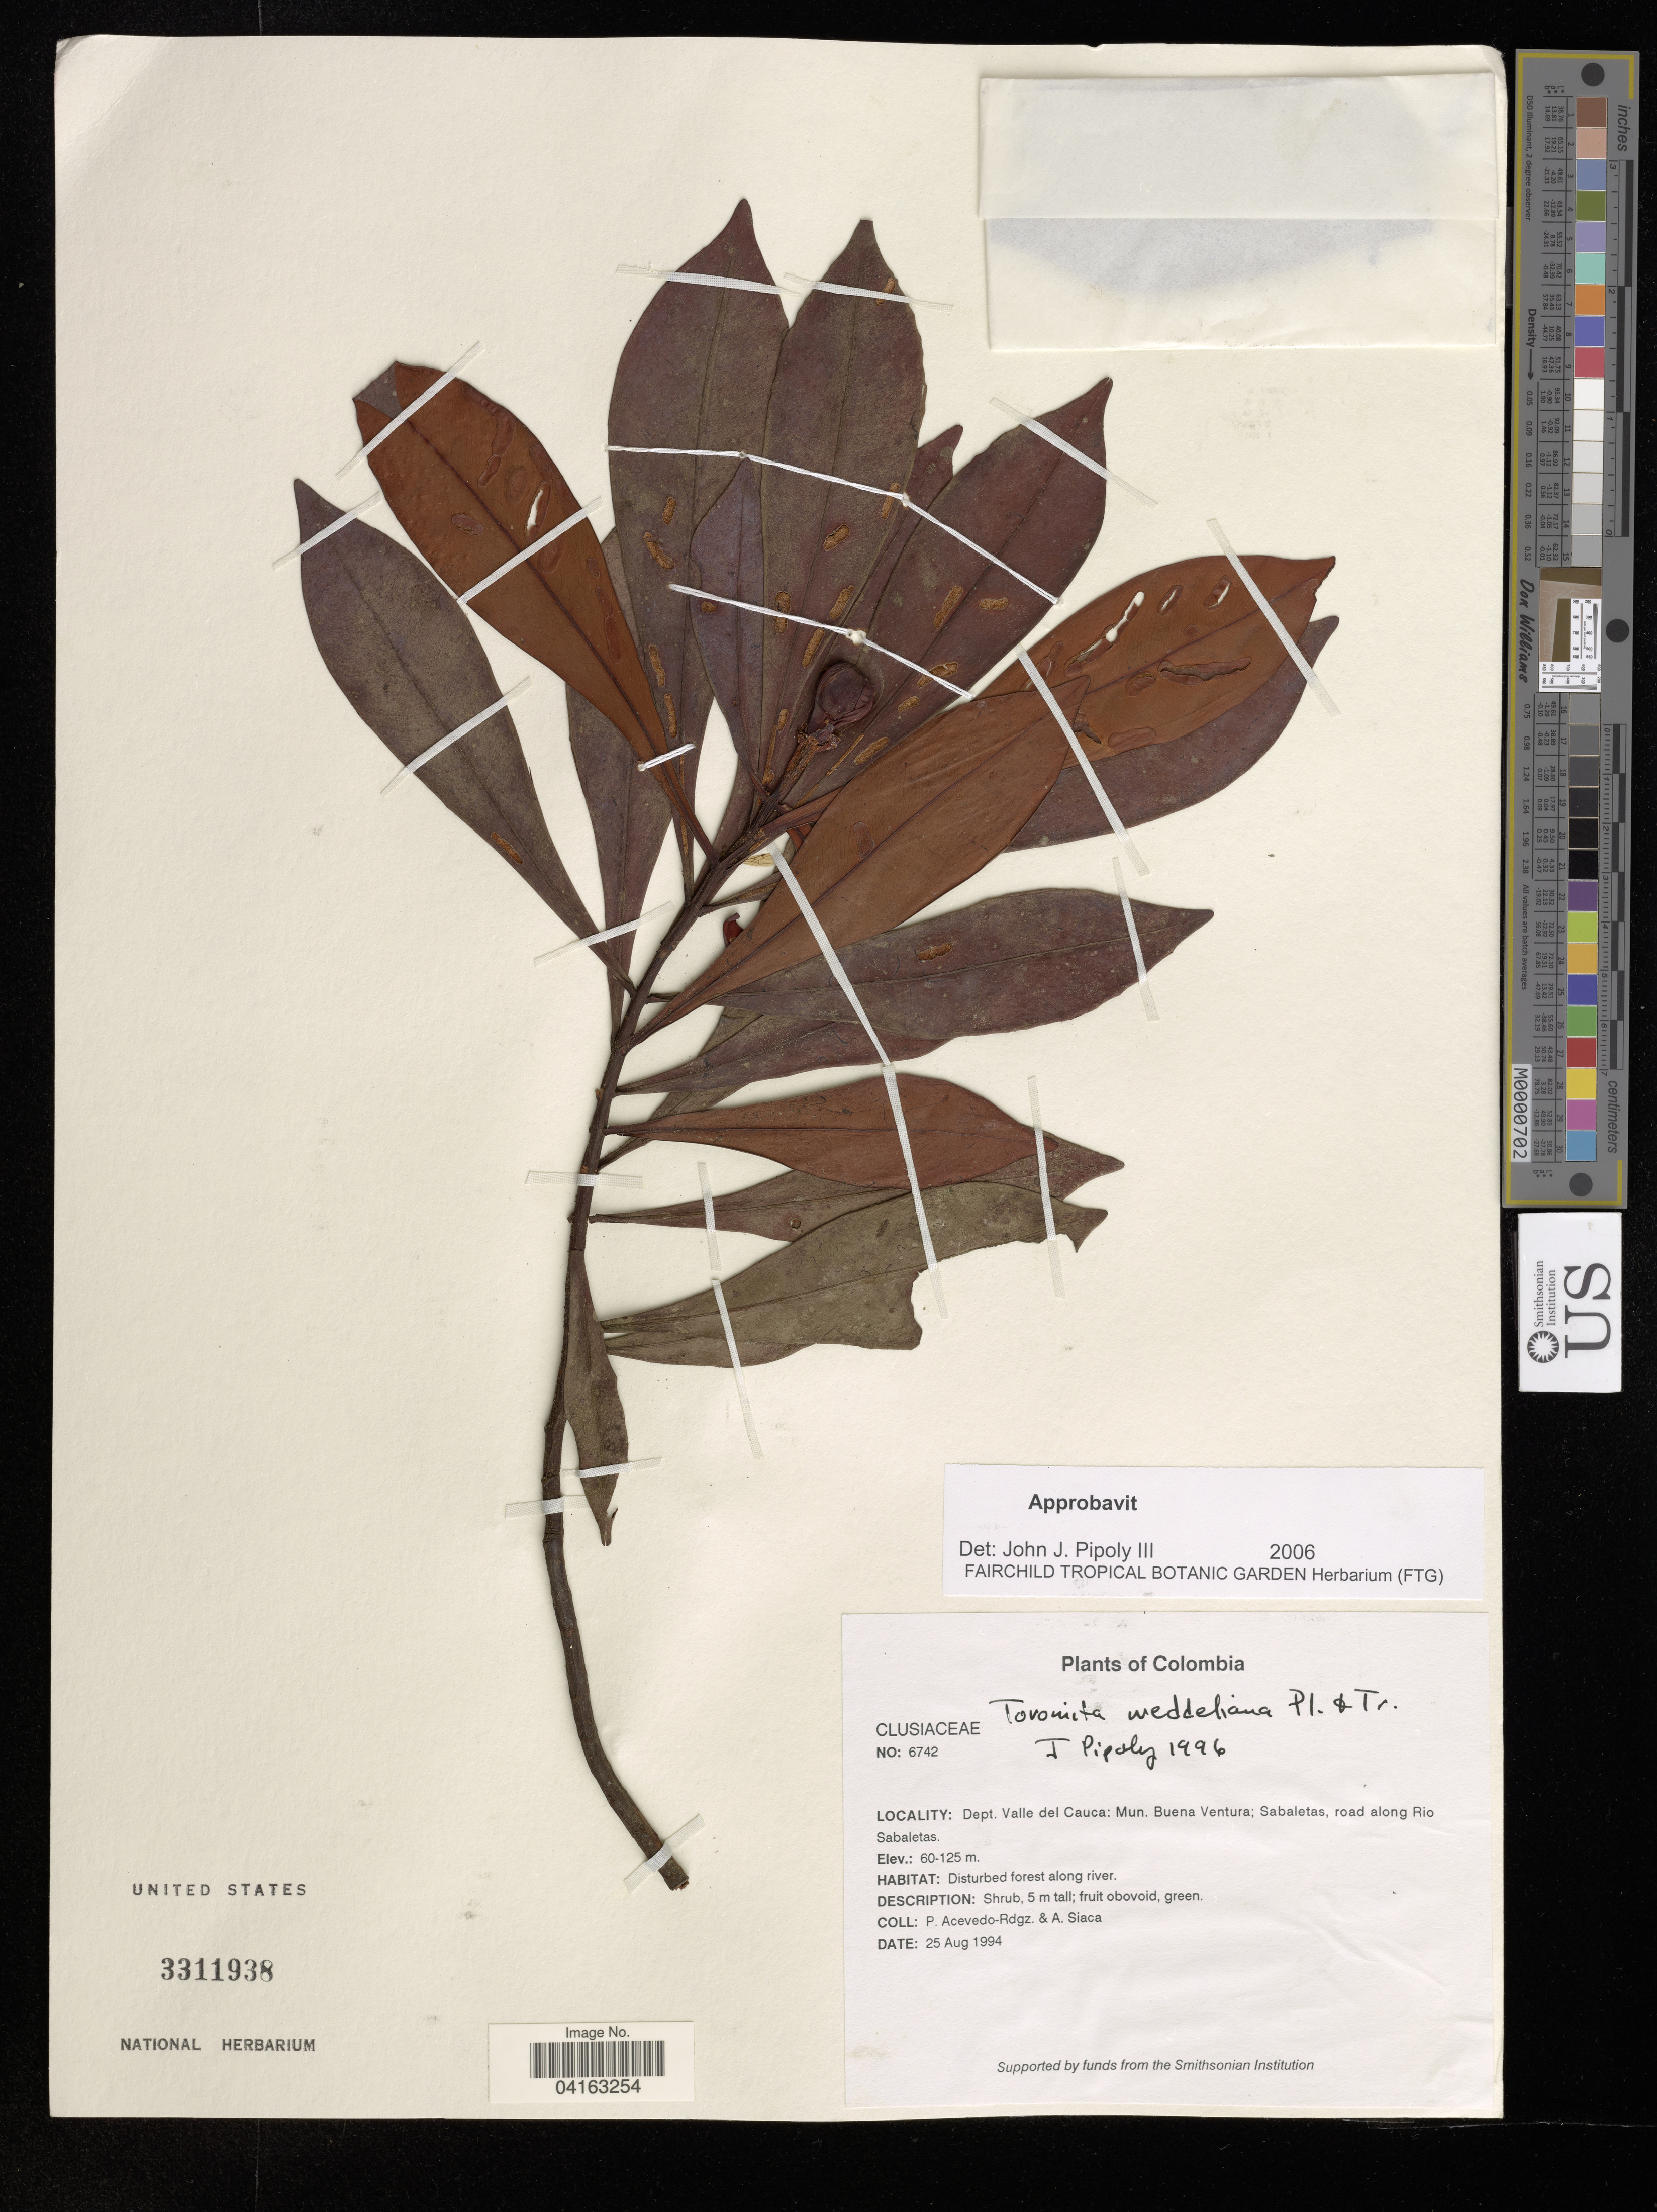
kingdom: Plantae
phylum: Tracheophyta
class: Magnoliopsida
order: Malpighiales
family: Clusiaceae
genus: Tovomita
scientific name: Tovomita weddelliana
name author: Planch. & Triana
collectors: P. Acevedo-Rodriguez & A. Siaca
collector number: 6742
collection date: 1994-08-25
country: Colombia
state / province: Valle del Cauca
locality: Mun. Buena Ventura; Sabaletas, road along Rio Sabaletas. Disturbed forest along river.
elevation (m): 60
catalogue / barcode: US 3311938